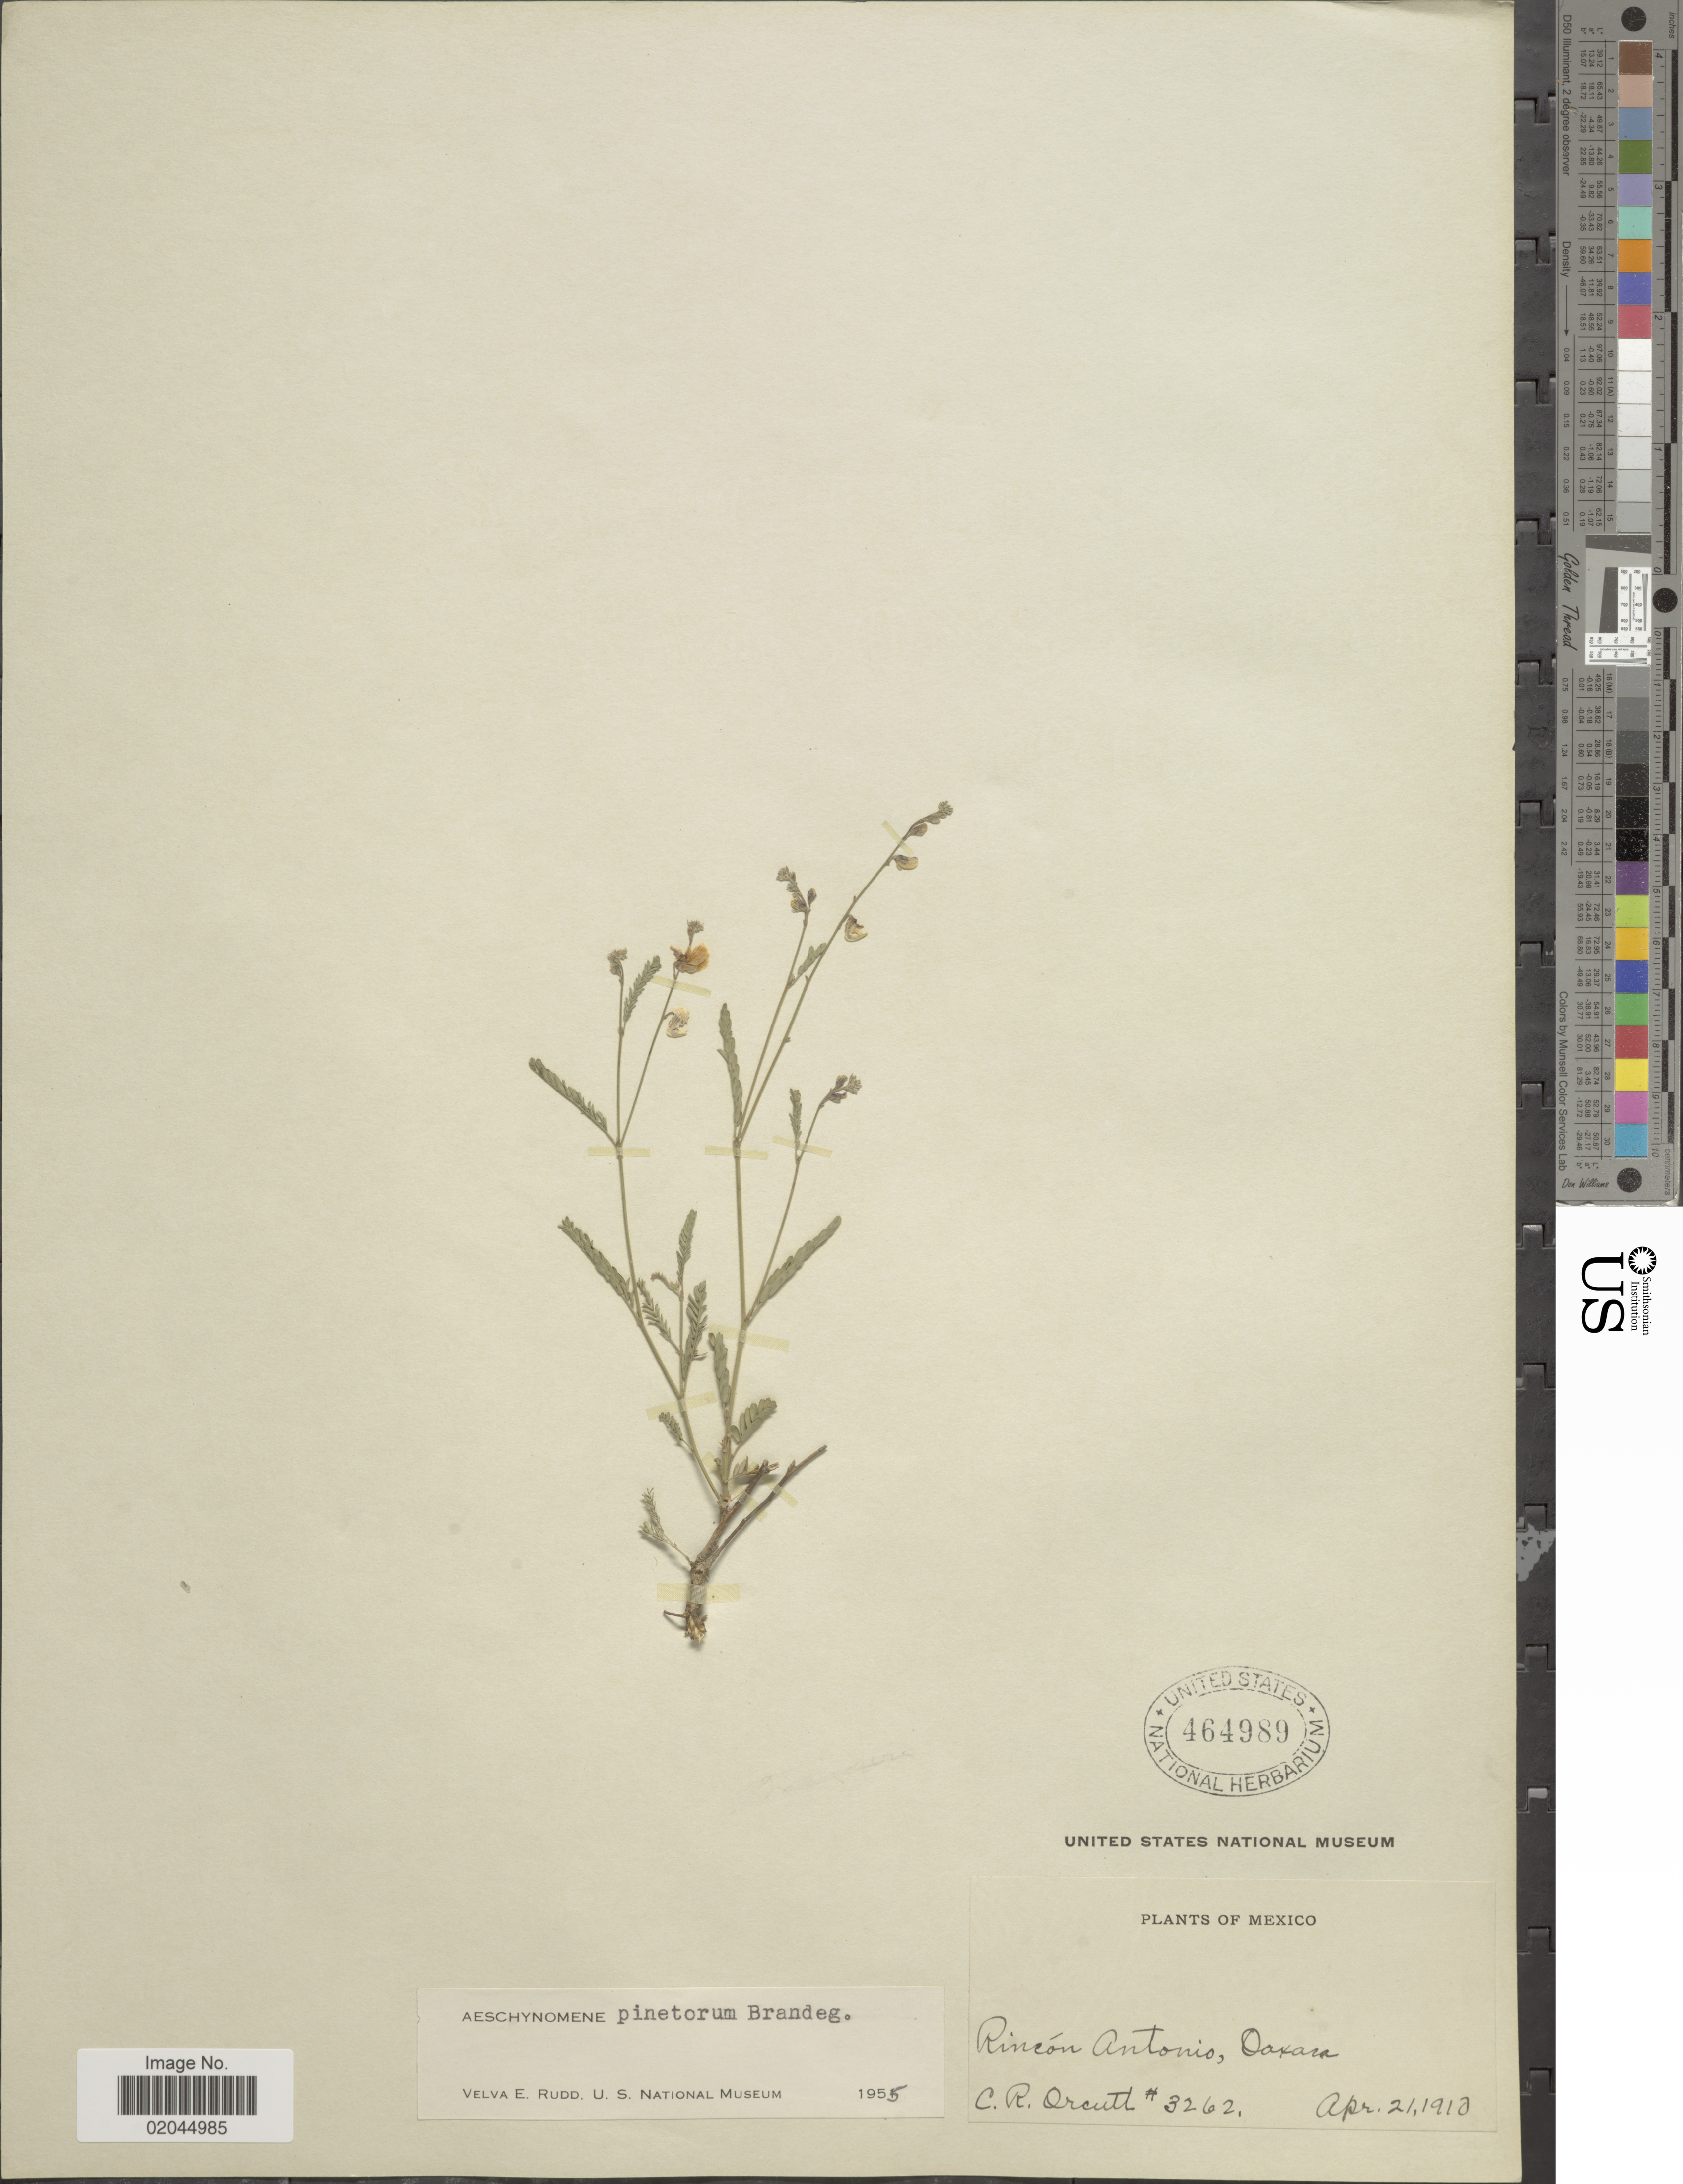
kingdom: Plantae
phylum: Tracheophyta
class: Magnoliopsida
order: Fabales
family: Fabaceae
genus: Aeschynomene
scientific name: Aeschynomene pinetorum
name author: Brandegee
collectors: C. R. Orcutt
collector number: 3262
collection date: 1918-04-21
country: Mexico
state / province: Oaxaca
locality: Rincon Antonio, Oaxaca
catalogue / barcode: US 464989